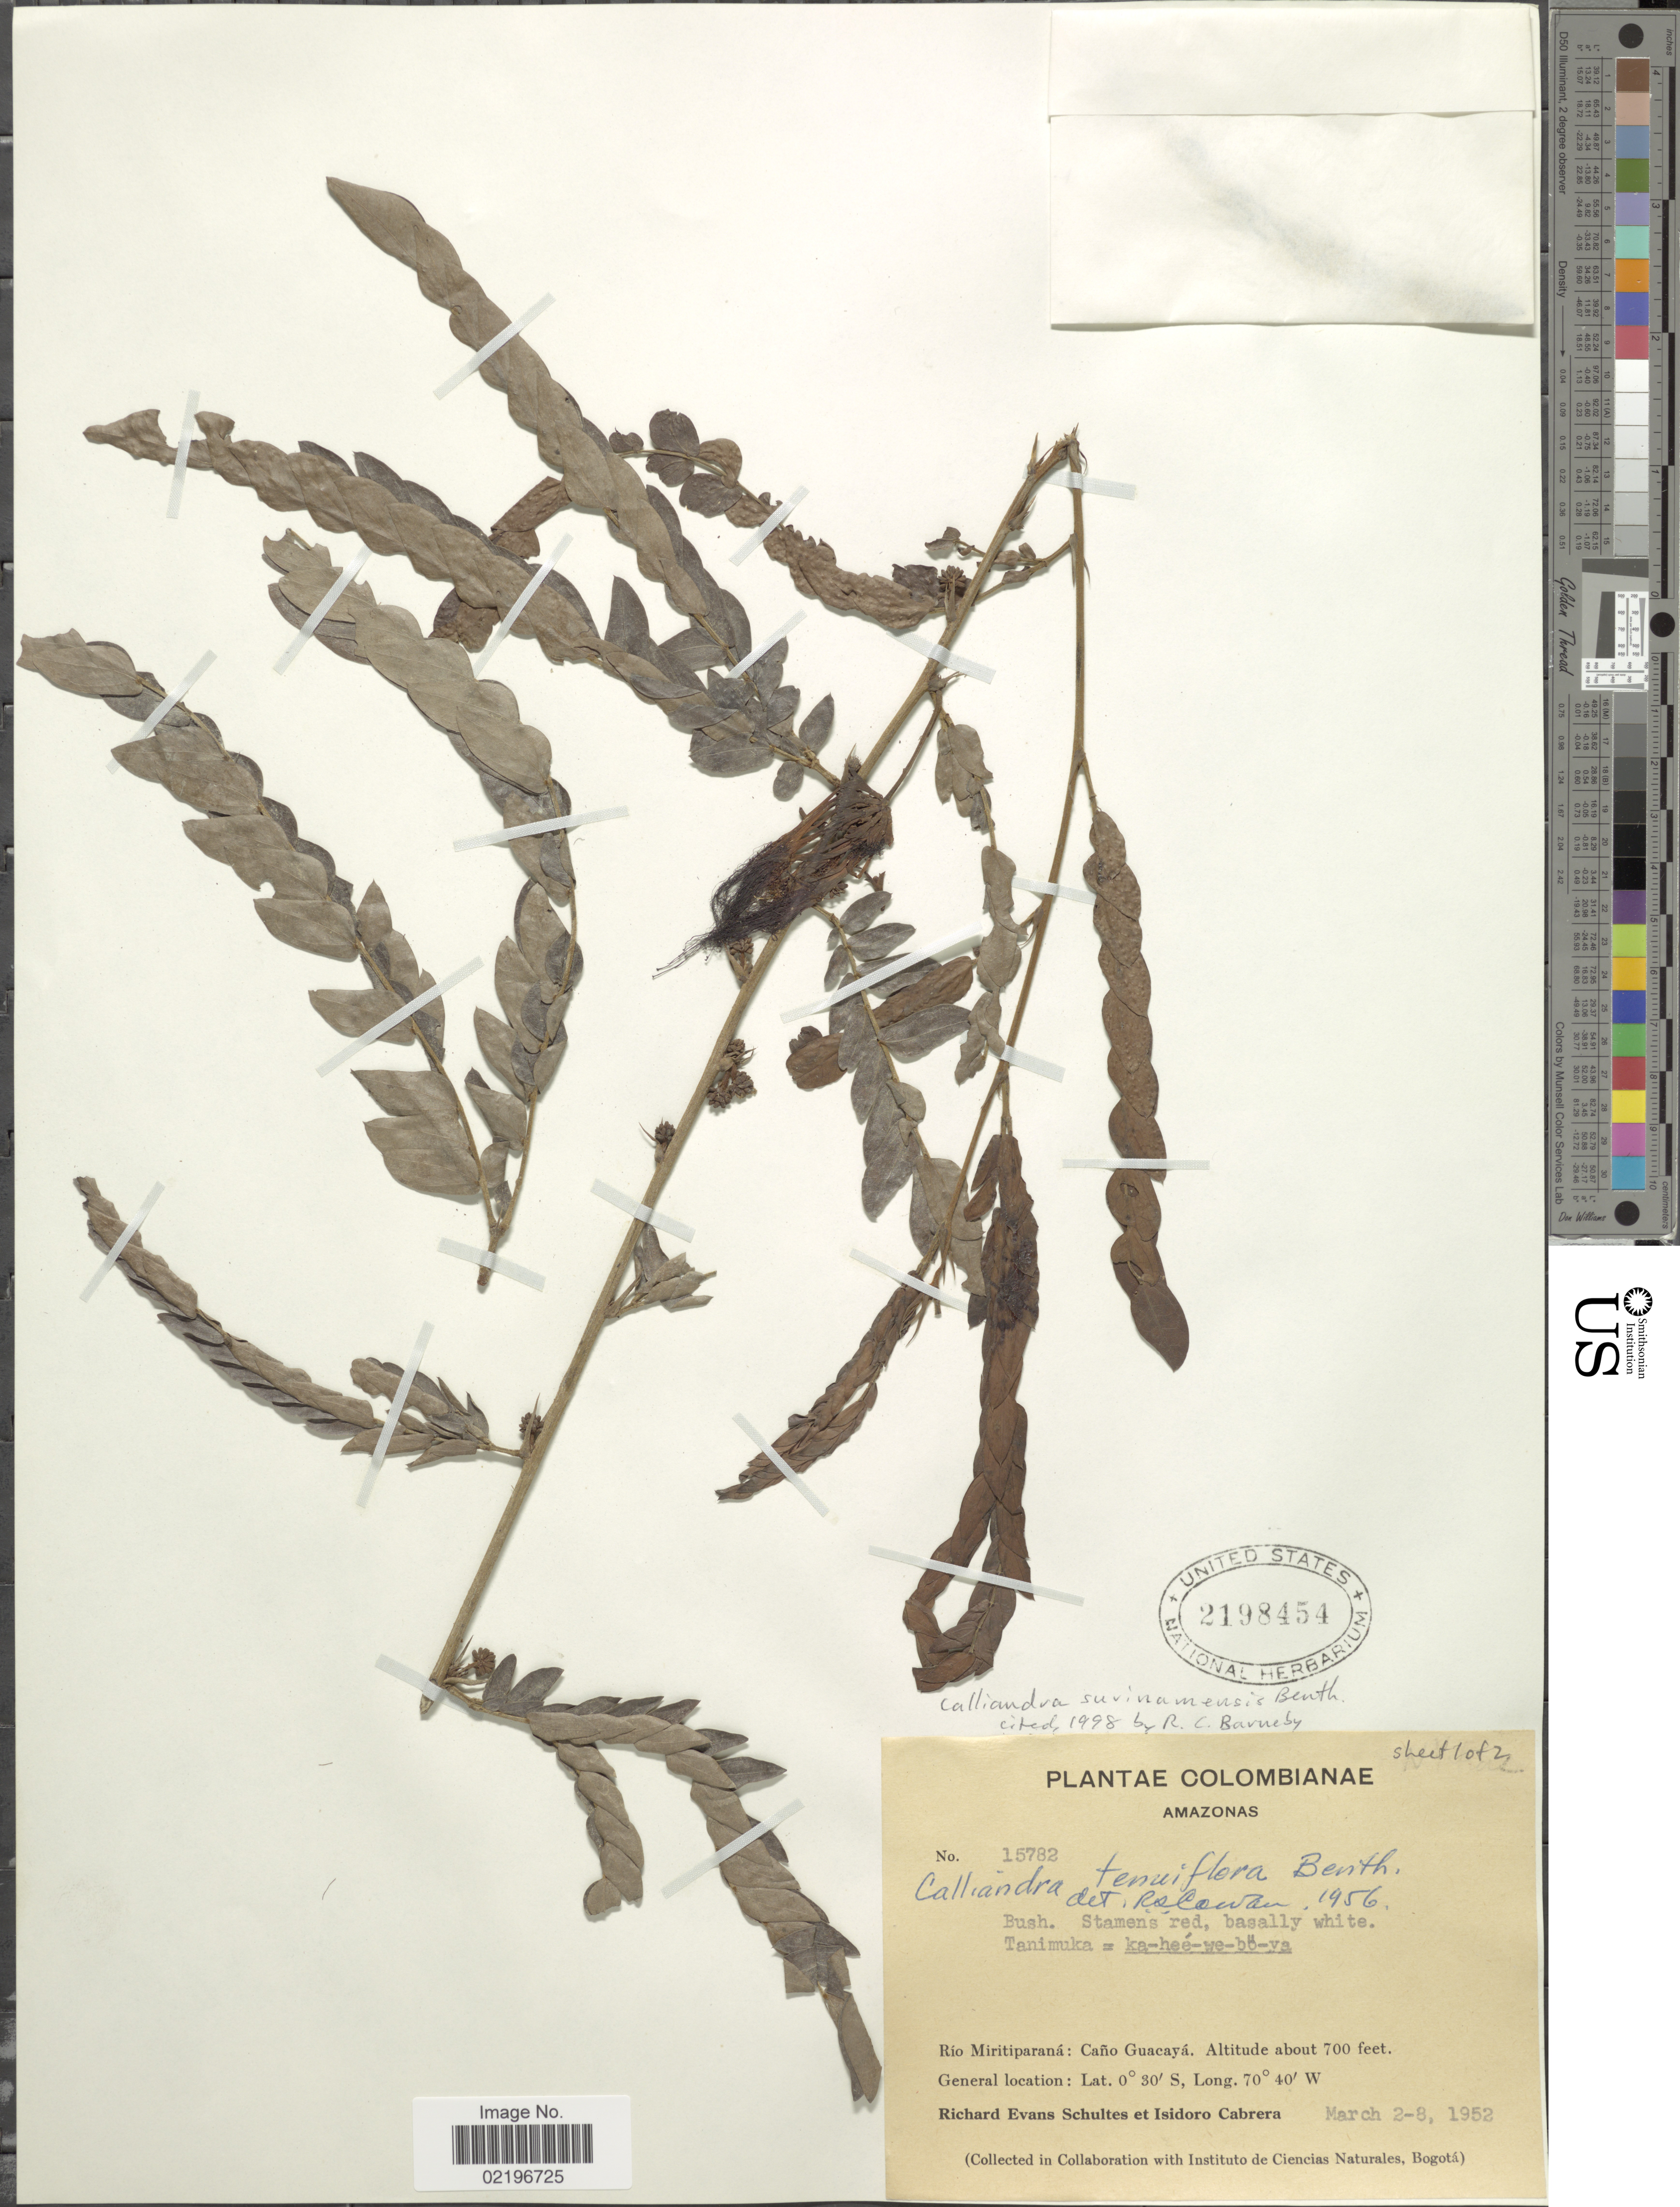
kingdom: Plantae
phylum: Tracheophyta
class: Magnoliopsida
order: Fabales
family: Fabaceae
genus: Calliandra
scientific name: Calliandra surinamensis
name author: Benth.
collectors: R. E. Schultes & I. Cabrera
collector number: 15782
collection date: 1952-03-02/1952-03-08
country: Colombia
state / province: Amazônas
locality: Colombianae. Rio Miritiparana: Cano Guacaya.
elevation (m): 213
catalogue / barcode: US 2198454